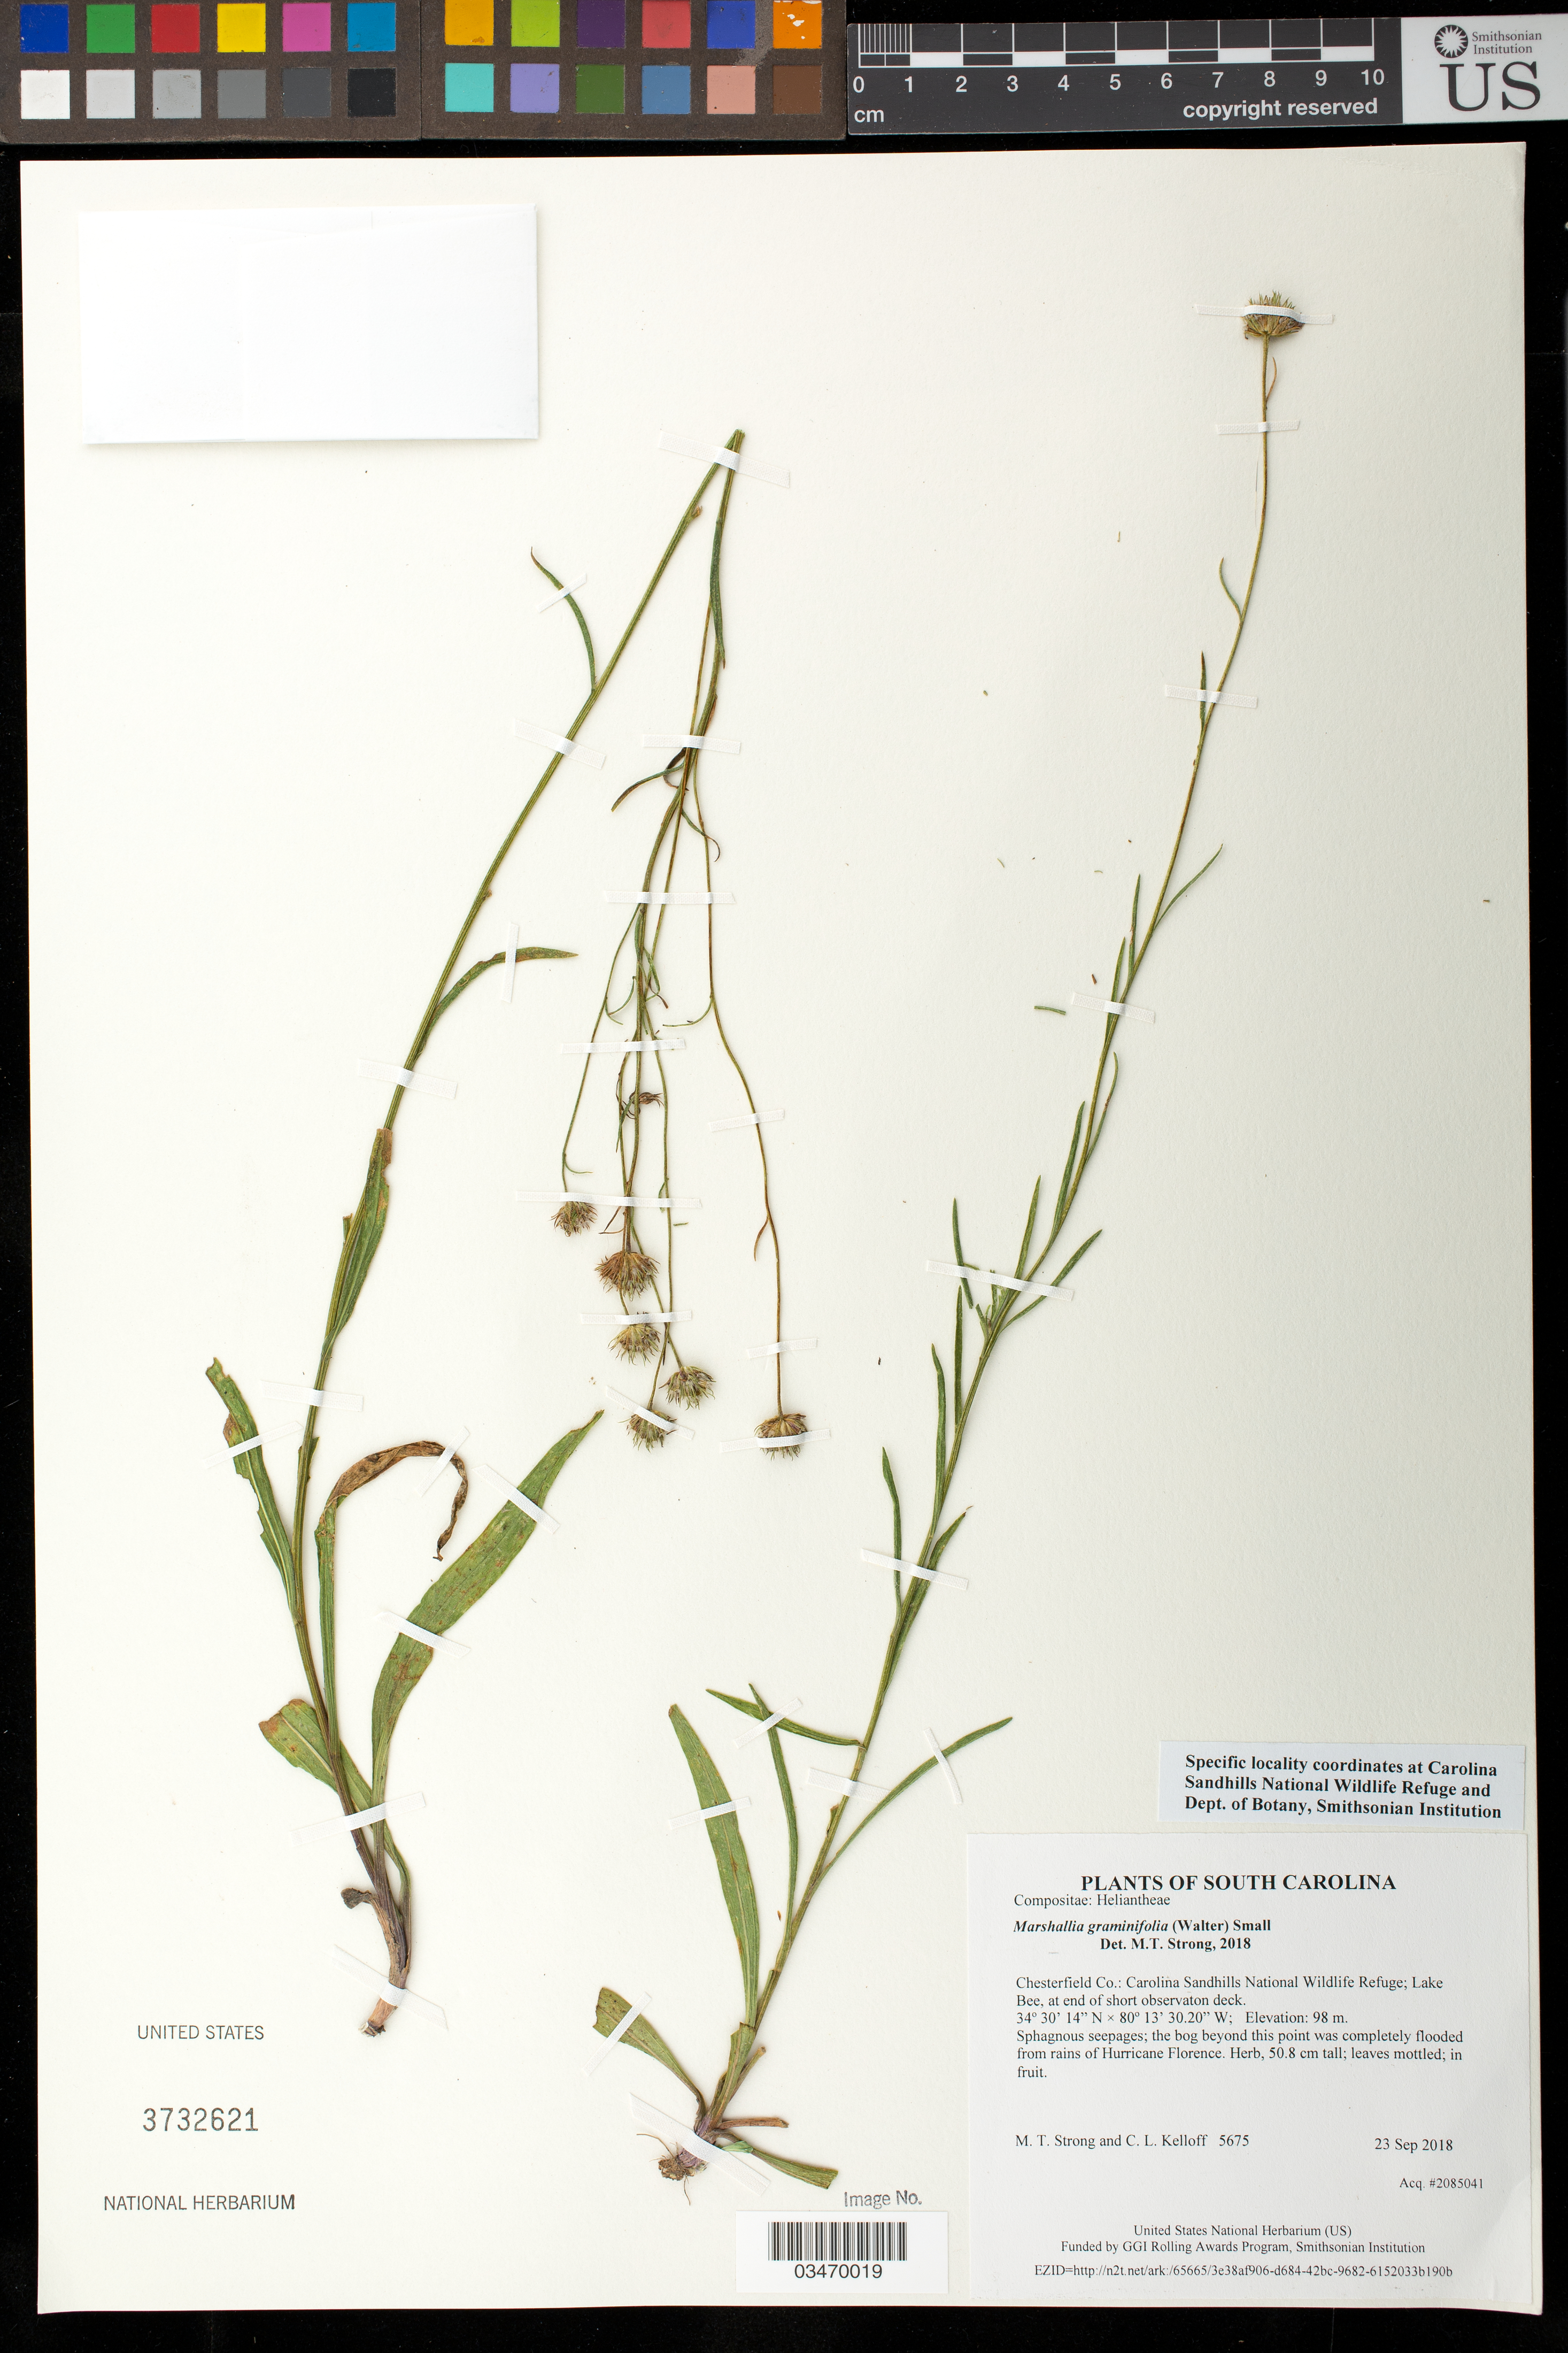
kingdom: Plantae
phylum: Tracheophyta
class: Magnoliopsida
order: Asterales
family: Asteraceae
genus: Marshallia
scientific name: Marshallia graminifolia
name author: (Walter) Small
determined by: Strong, M. T., (US), Smithsonian Institution - National Museum of Natural History (UNITED STATES)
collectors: M. T. Strong & C. L. Kelloff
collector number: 5675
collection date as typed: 23 Sep 2018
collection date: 2018-09-23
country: United States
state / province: South Carolina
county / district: Chesterfield Co.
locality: Carolina Sandhills National Wildlife Refuge; Lake Bee, at end of short observaton deck.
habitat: Sphagnous seepages; the bog beyond this point was completely flooded from rains of Hurricane Florence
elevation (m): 98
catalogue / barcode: US 3732621